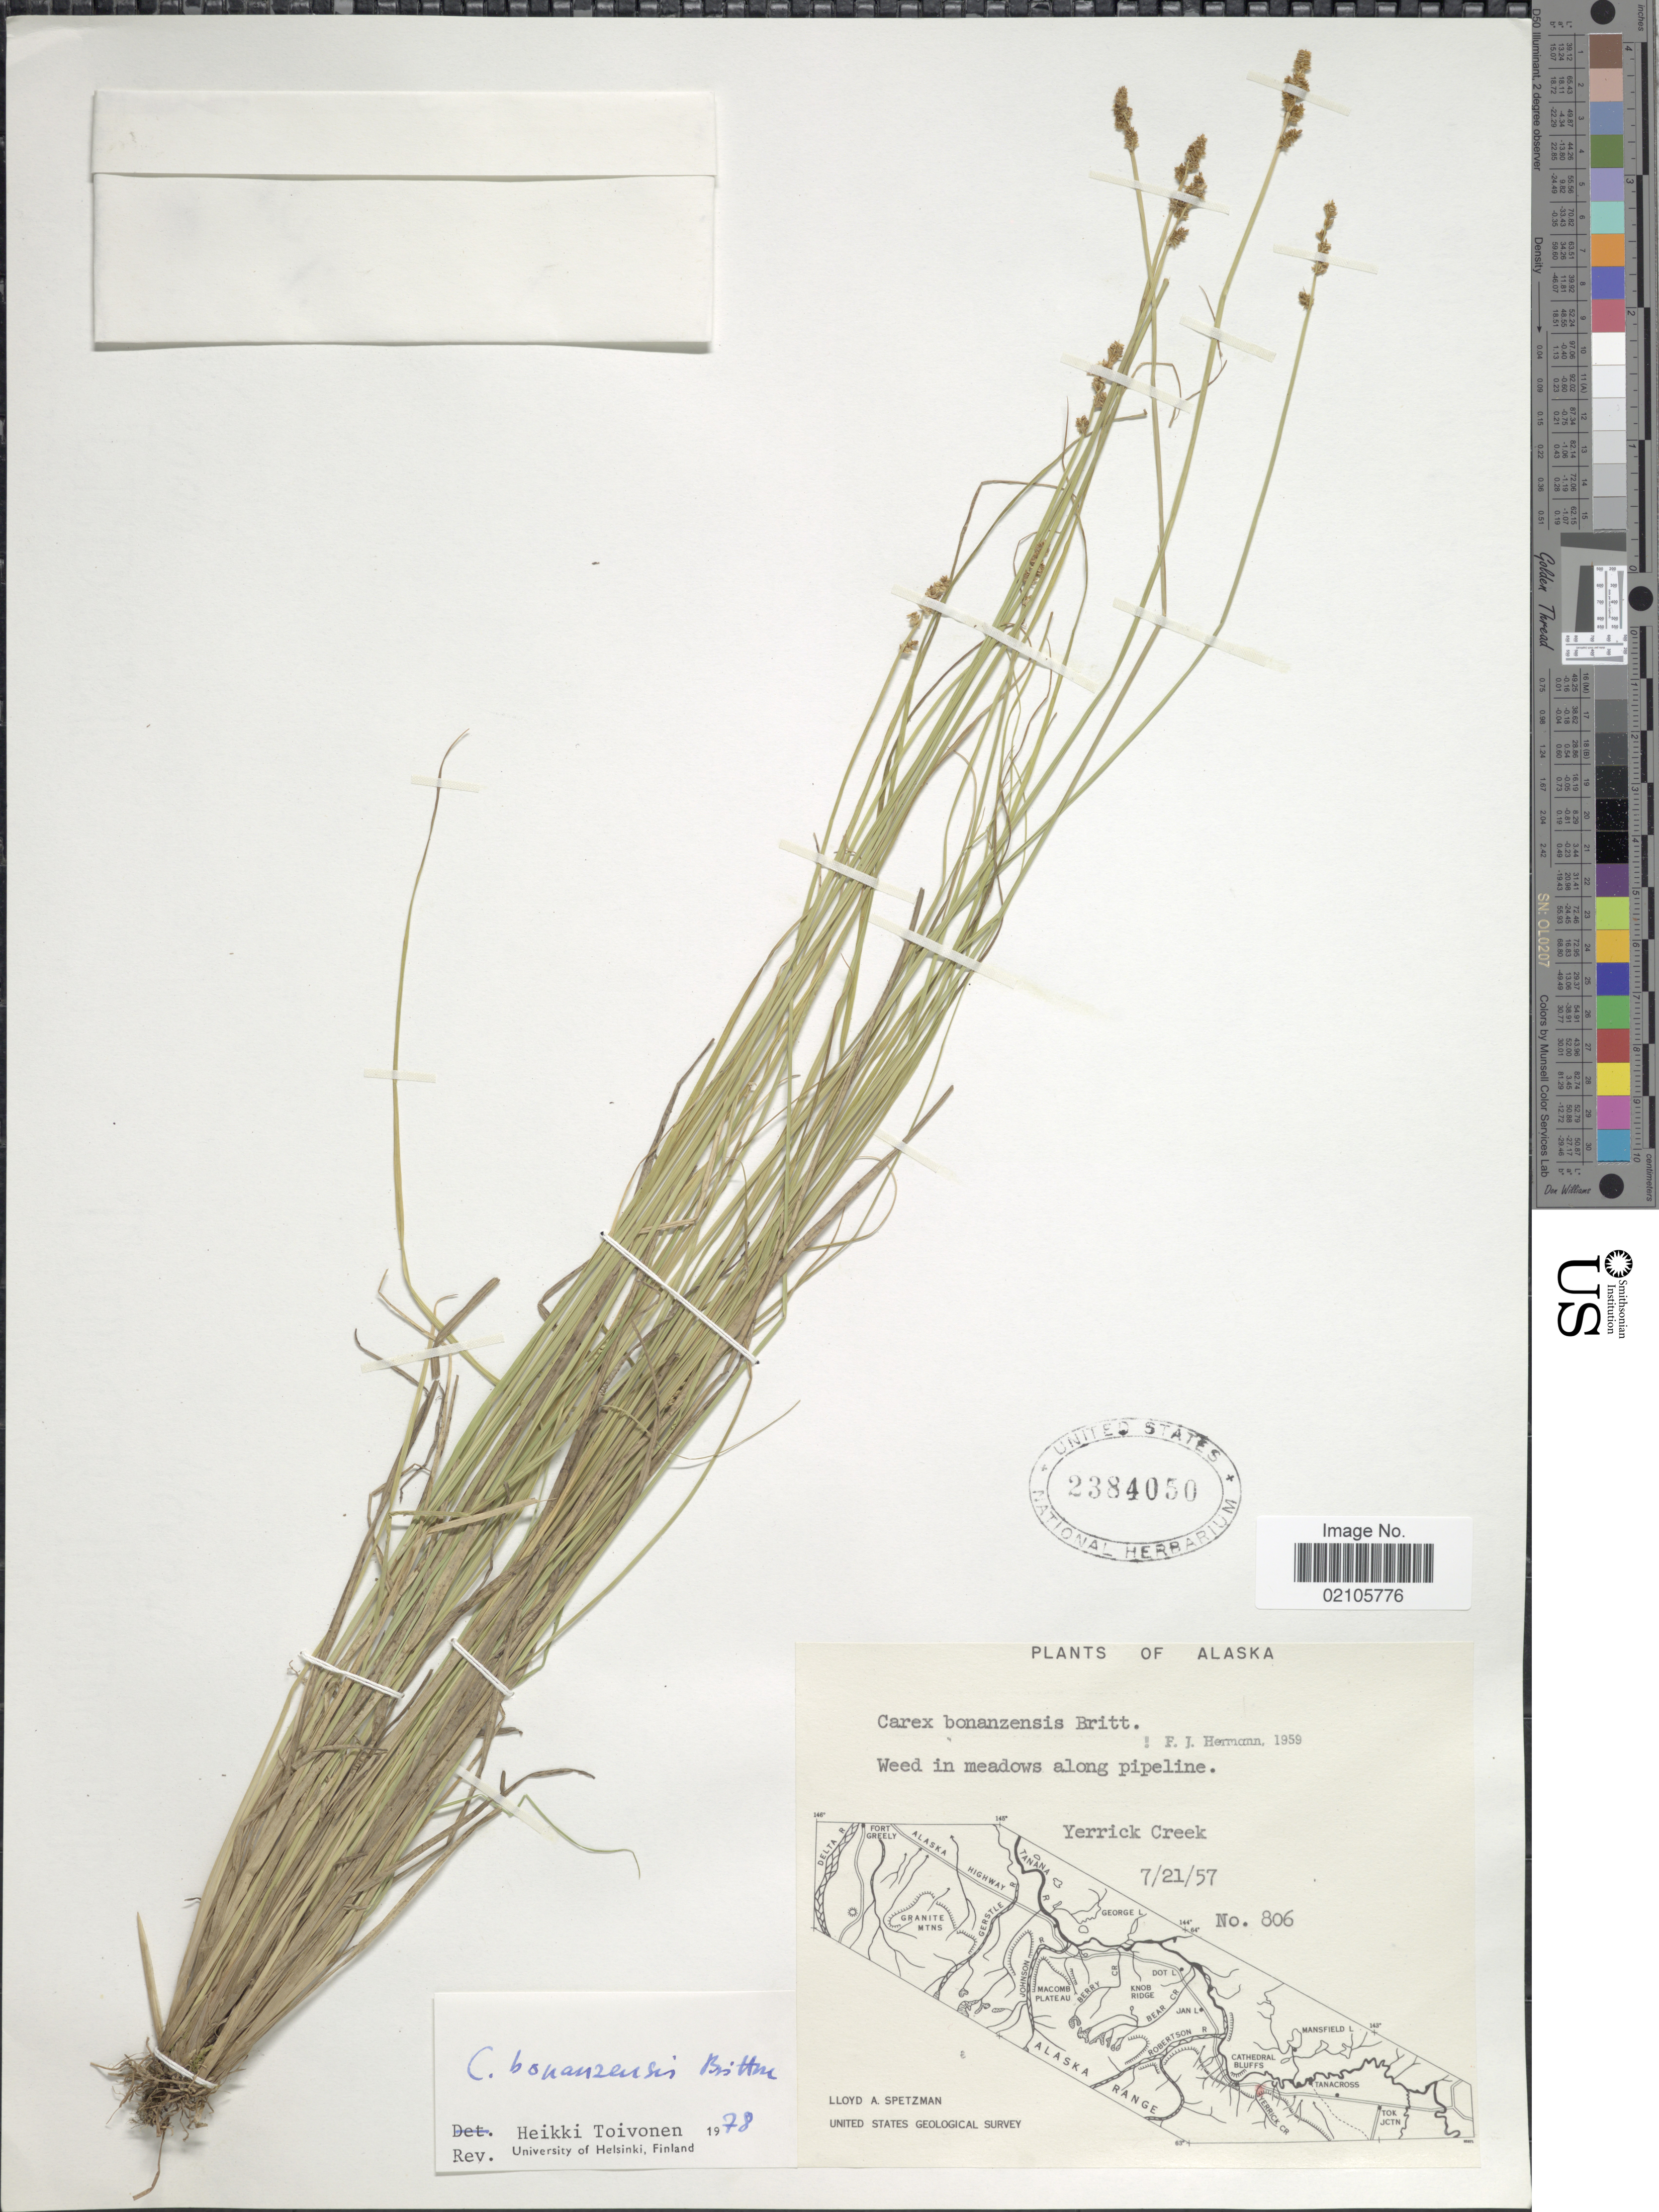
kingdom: Plantae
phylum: Tracheophyta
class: Liliopsida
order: Poales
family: Cyperaceae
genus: Carex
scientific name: Carex bonanzensis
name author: Britton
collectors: L. Spetzman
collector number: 806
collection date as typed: Transcribed d/m/y: 21/7/57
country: United States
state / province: Alaska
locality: Along pipeline, Yerrick Creek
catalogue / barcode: US 2384050